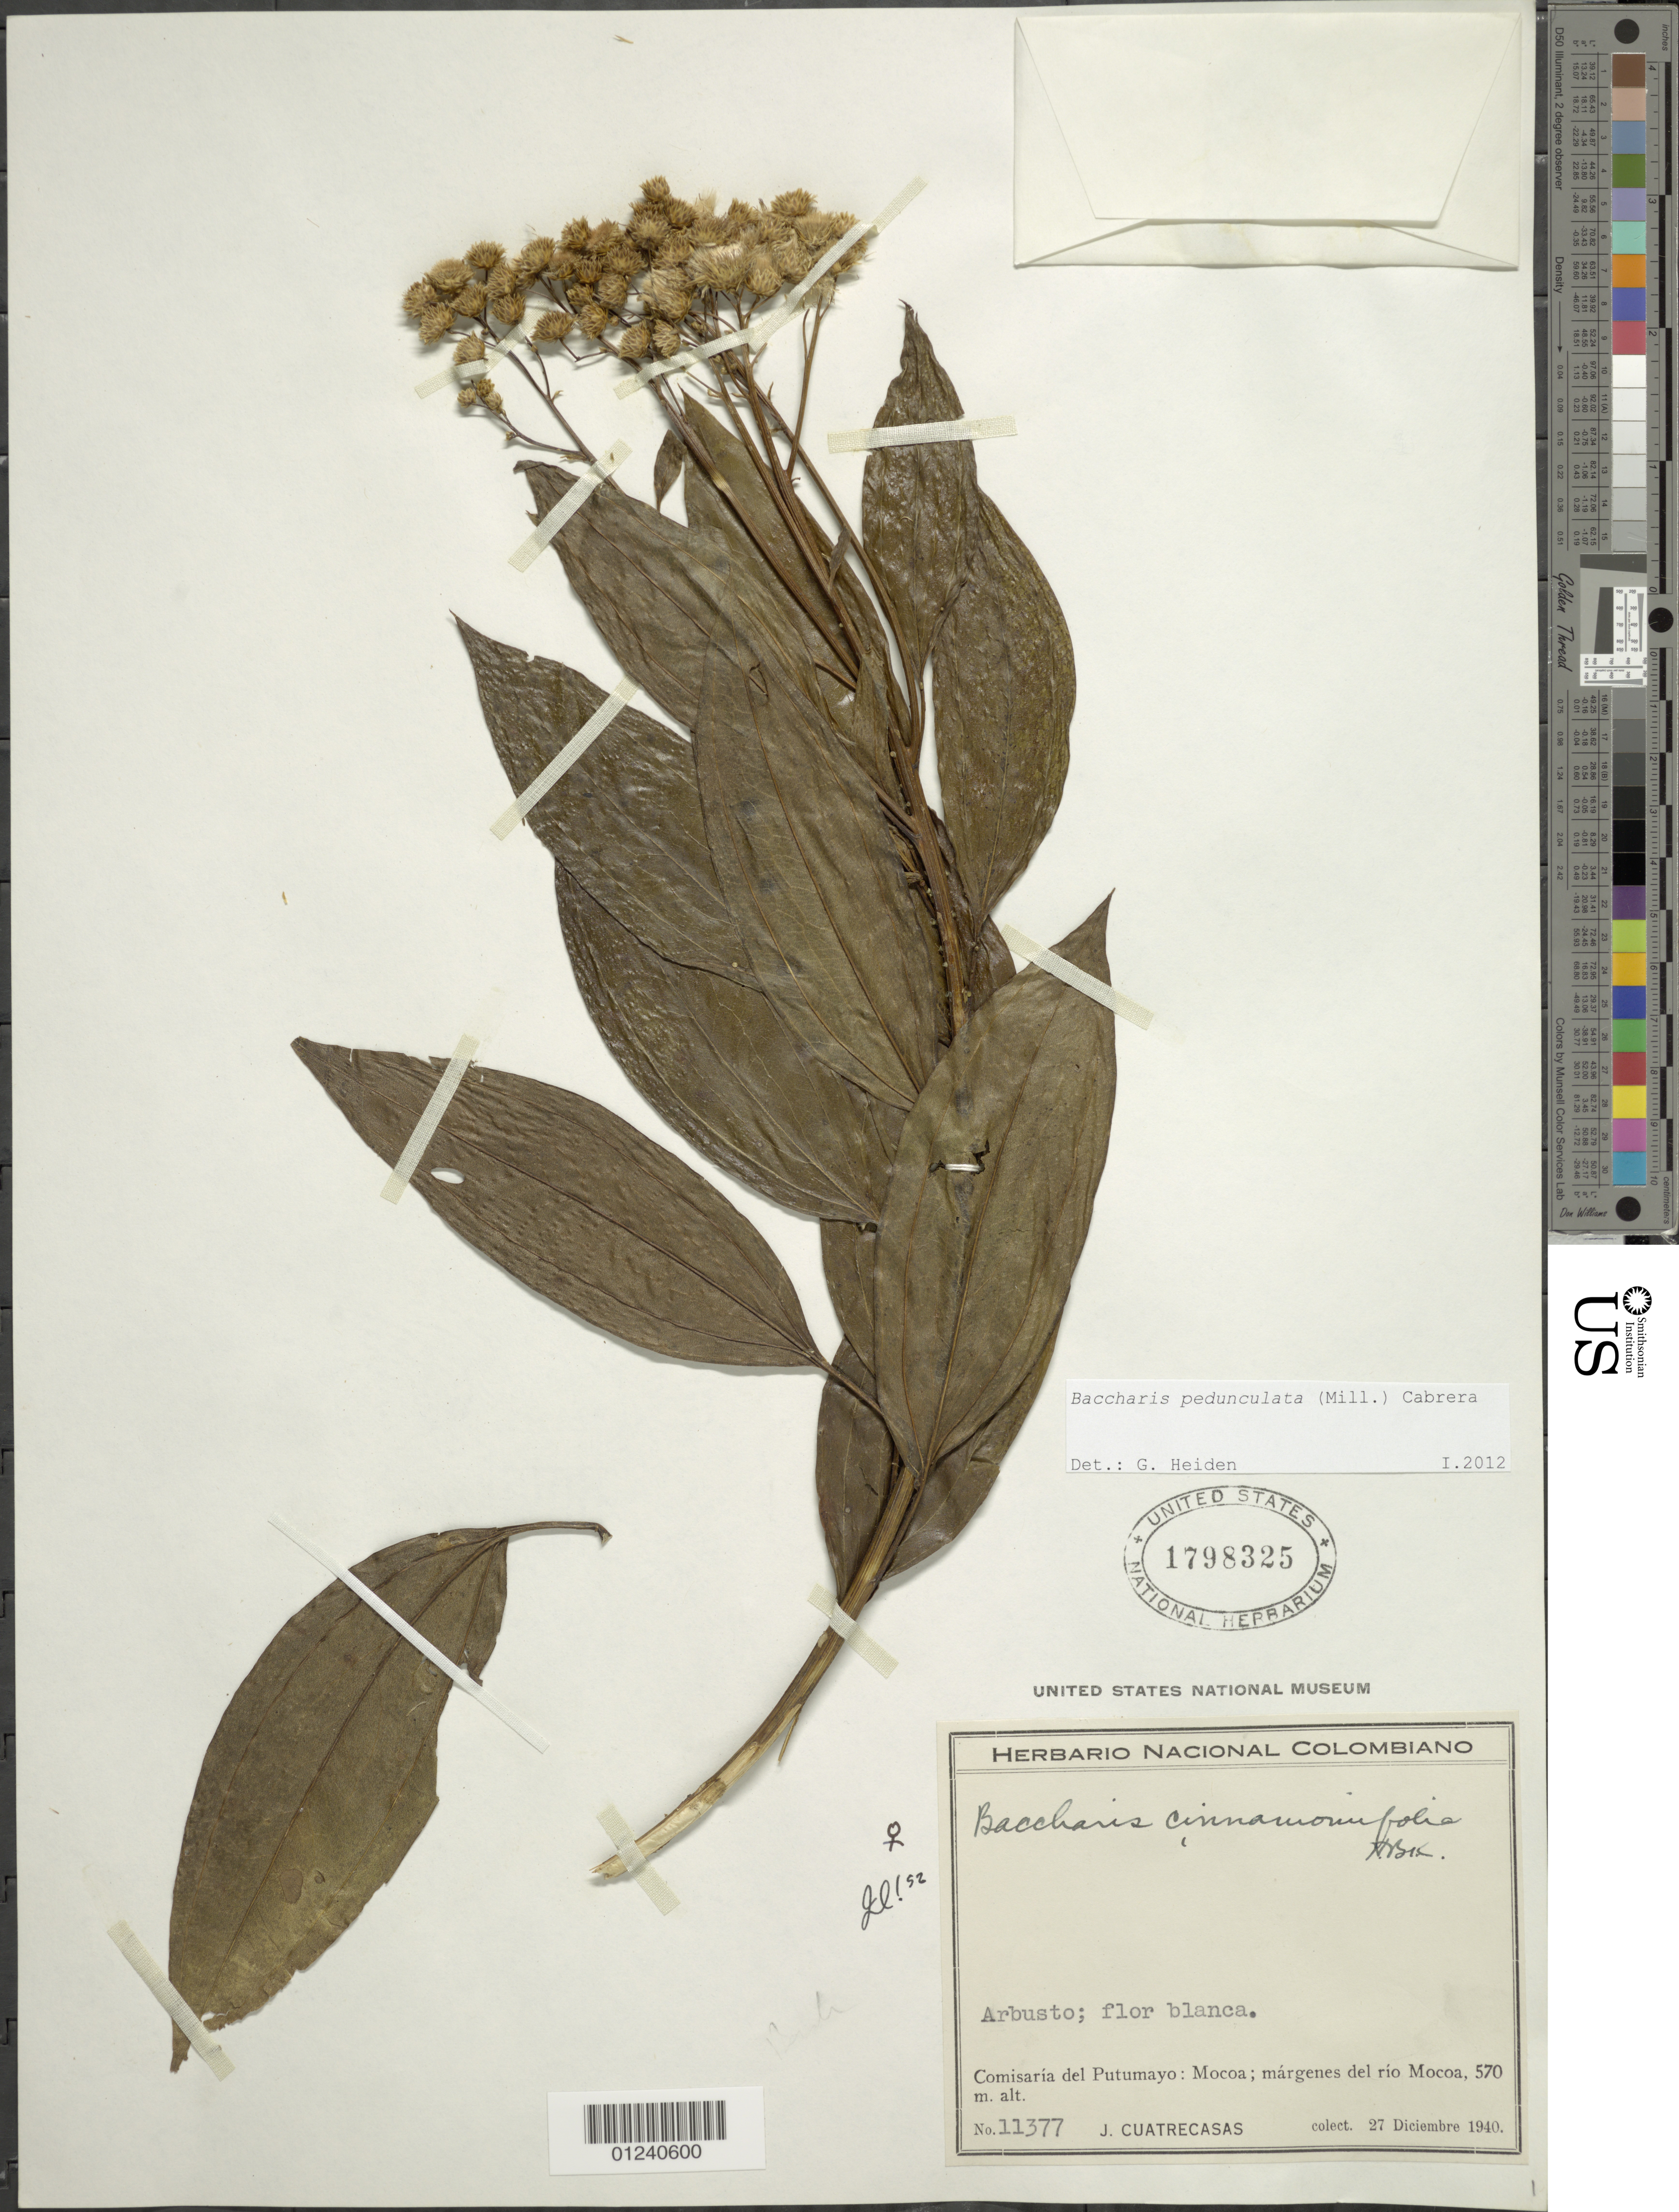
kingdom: Plantae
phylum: Tracheophyta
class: Magnoliopsida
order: Asterales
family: Asteraceae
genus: Baccharis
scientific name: Baccharis pedunculata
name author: (Mill.) Cabrera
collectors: J. Cuatrecasas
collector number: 11377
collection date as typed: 27 Dec 1940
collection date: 1940-12-27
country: Colombia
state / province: Putumayo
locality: Mocoa, Margenes del Rio Mocoa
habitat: Margenes del rio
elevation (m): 570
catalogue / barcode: US 1798325